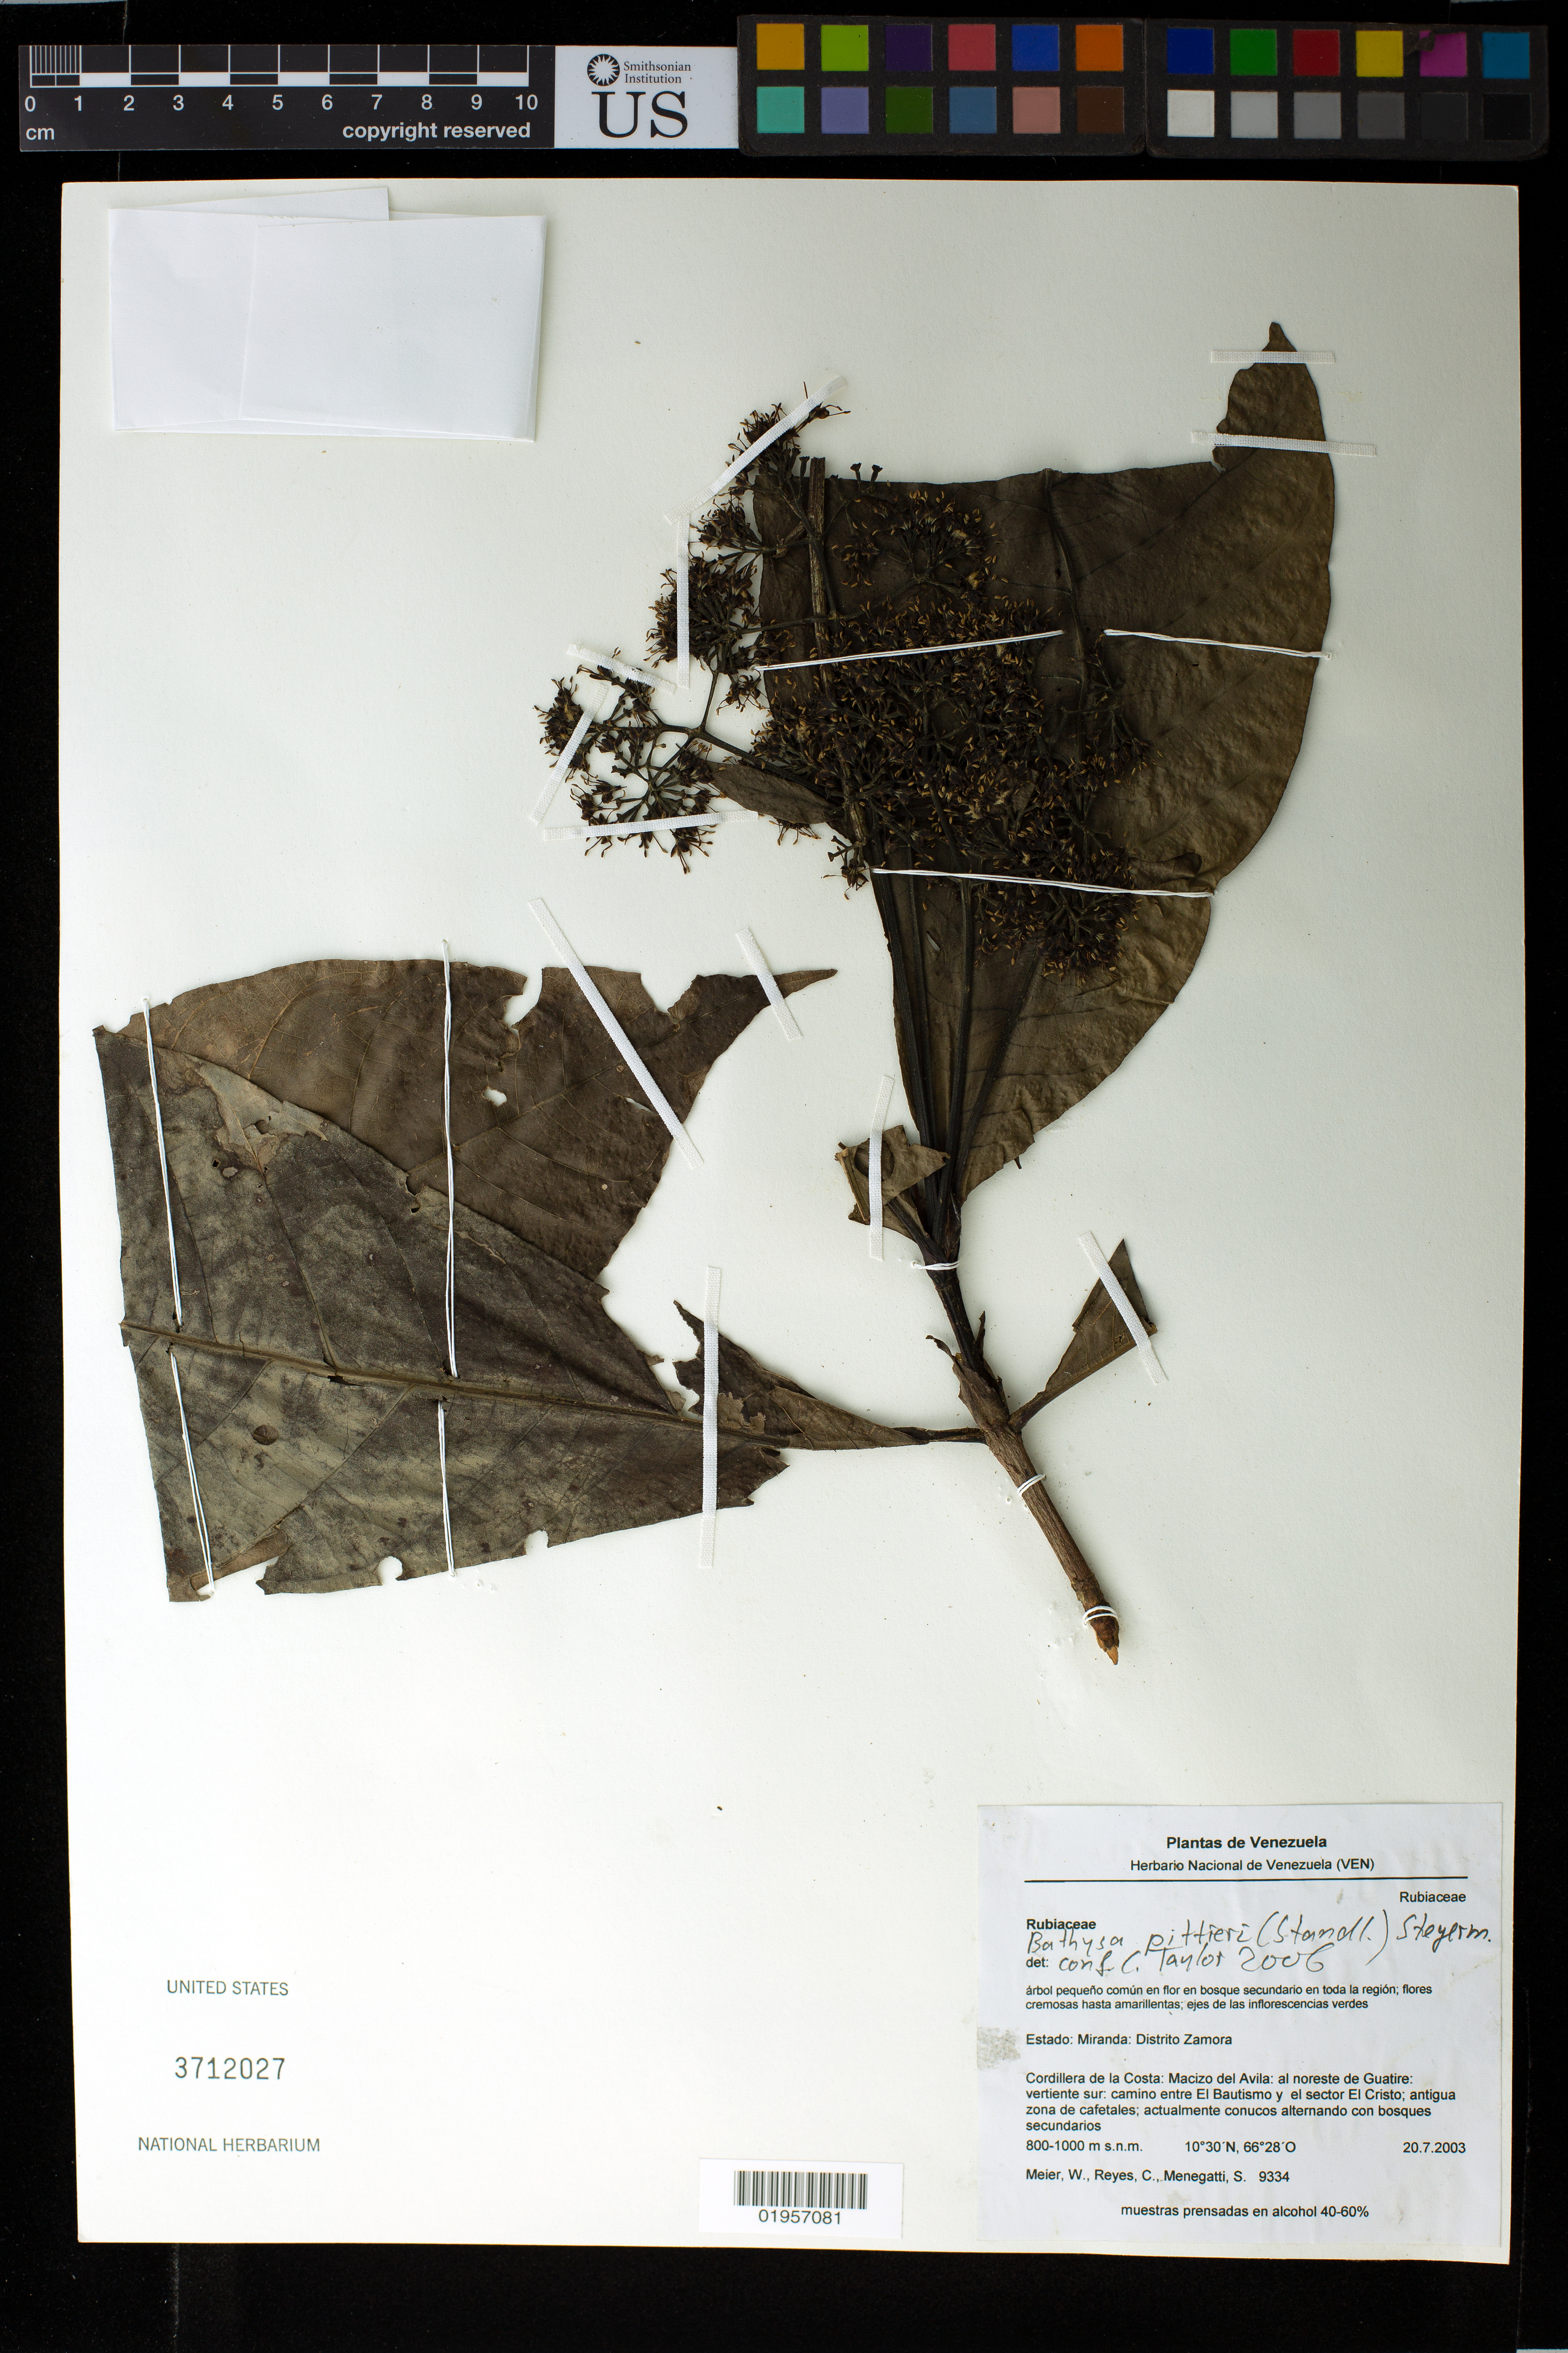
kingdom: Plantae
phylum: Tracheophyta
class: Magnoliopsida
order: Gentianales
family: Rubiaceae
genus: Bathysa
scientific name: Bathysa pittieri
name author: (Standl.) Steyerm.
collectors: W. Meier, C. Reyes & S. Menegatti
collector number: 9334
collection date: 2003-07-20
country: Venezuela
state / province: Miranda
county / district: Zamora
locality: Cordillera de la Costa: Macizo del Avila: al norte de Guatire: vertiente sur: camino entre El Bautismo y el sector El Cristo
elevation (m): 800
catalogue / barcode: US 3712027